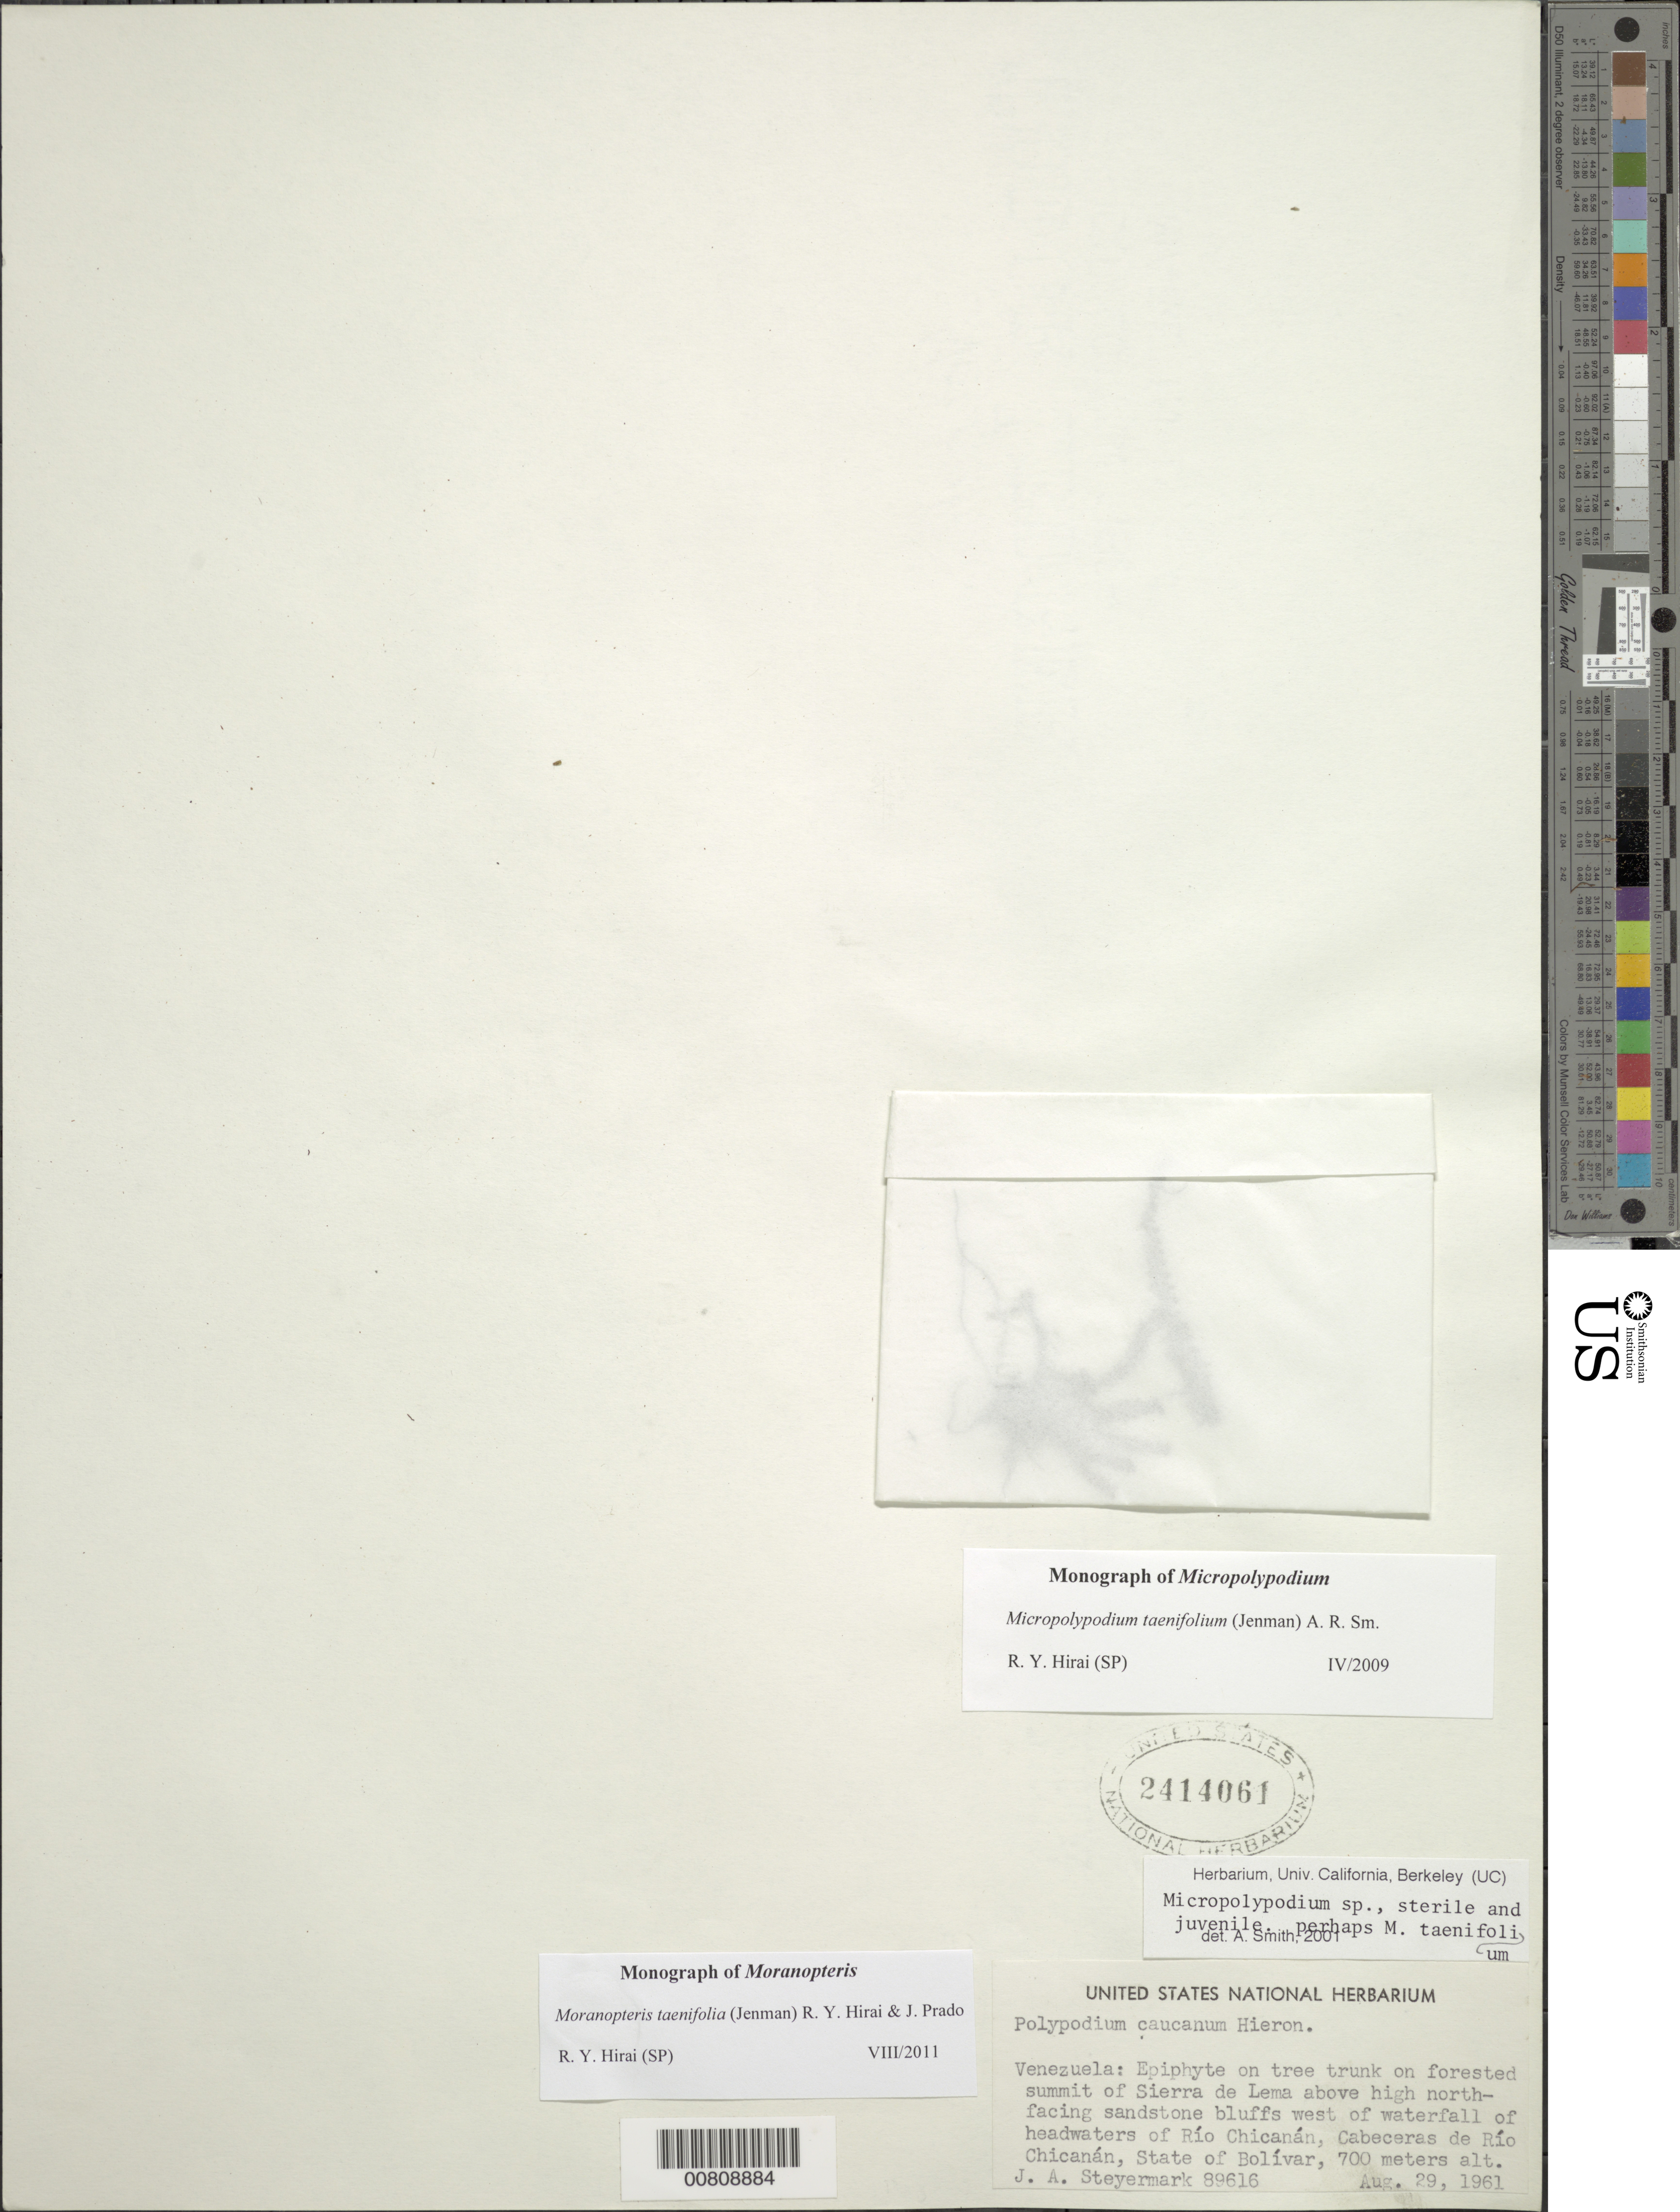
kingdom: Plantae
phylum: Tracheophyta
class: Polypodiopsida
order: Polypodiales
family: Polypodiaceae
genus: Moranopteris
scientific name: Moranopteris taenifolia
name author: (Jenman) R. Y. Hirai & J. Prado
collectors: J. Steyermark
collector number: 89616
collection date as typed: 29-Aug-61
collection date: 1961-08-29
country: Venezuela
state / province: Bolívar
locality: Sierra de Lema, W of waterfall of headwaters of Río Chicanán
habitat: Forested summit, high N-facing sandstone bluffs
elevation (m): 700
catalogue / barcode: US 2414061